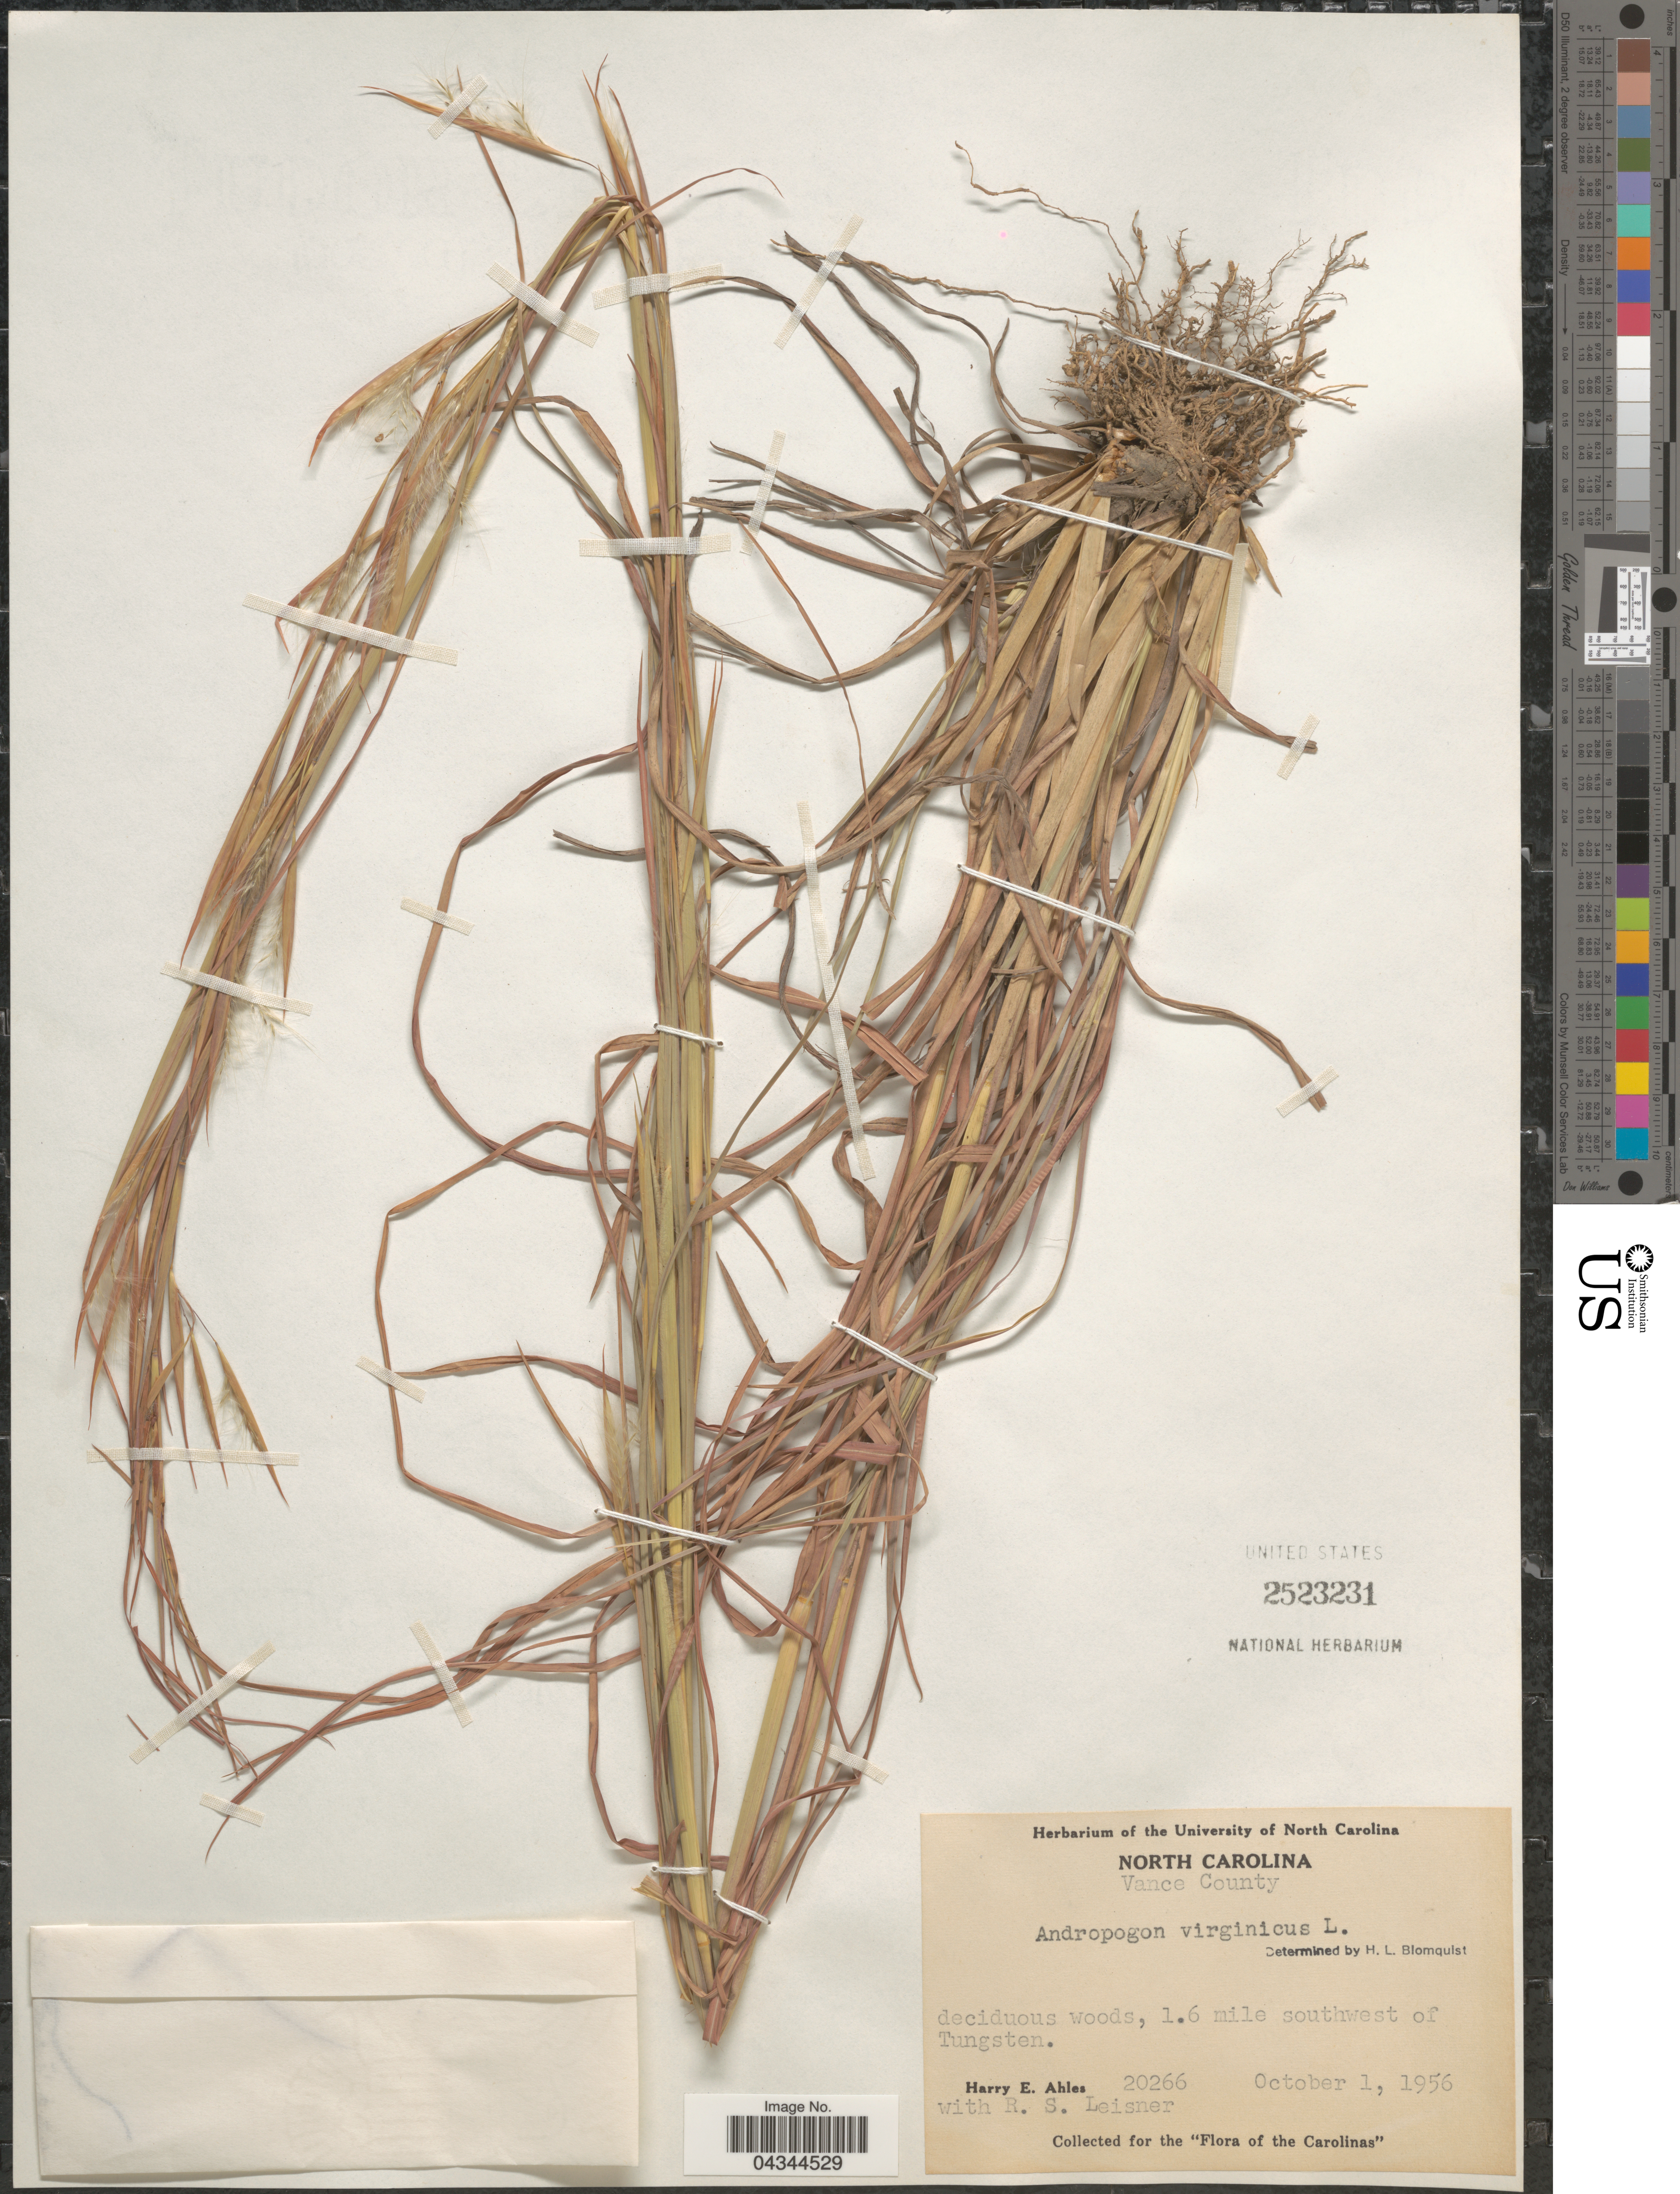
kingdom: Plantae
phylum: Tracheophyta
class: Liliopsida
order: Poales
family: Poaceae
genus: Andropogon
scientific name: Andropogon virginicus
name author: L.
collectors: H. E. Ahles & R. Leisner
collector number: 20266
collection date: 1956-10-01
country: United States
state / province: North Carolina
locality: Vance County. Deciduous woods, 1.6 miles southwest of Tungsten. The Carolinas.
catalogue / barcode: US 2523231